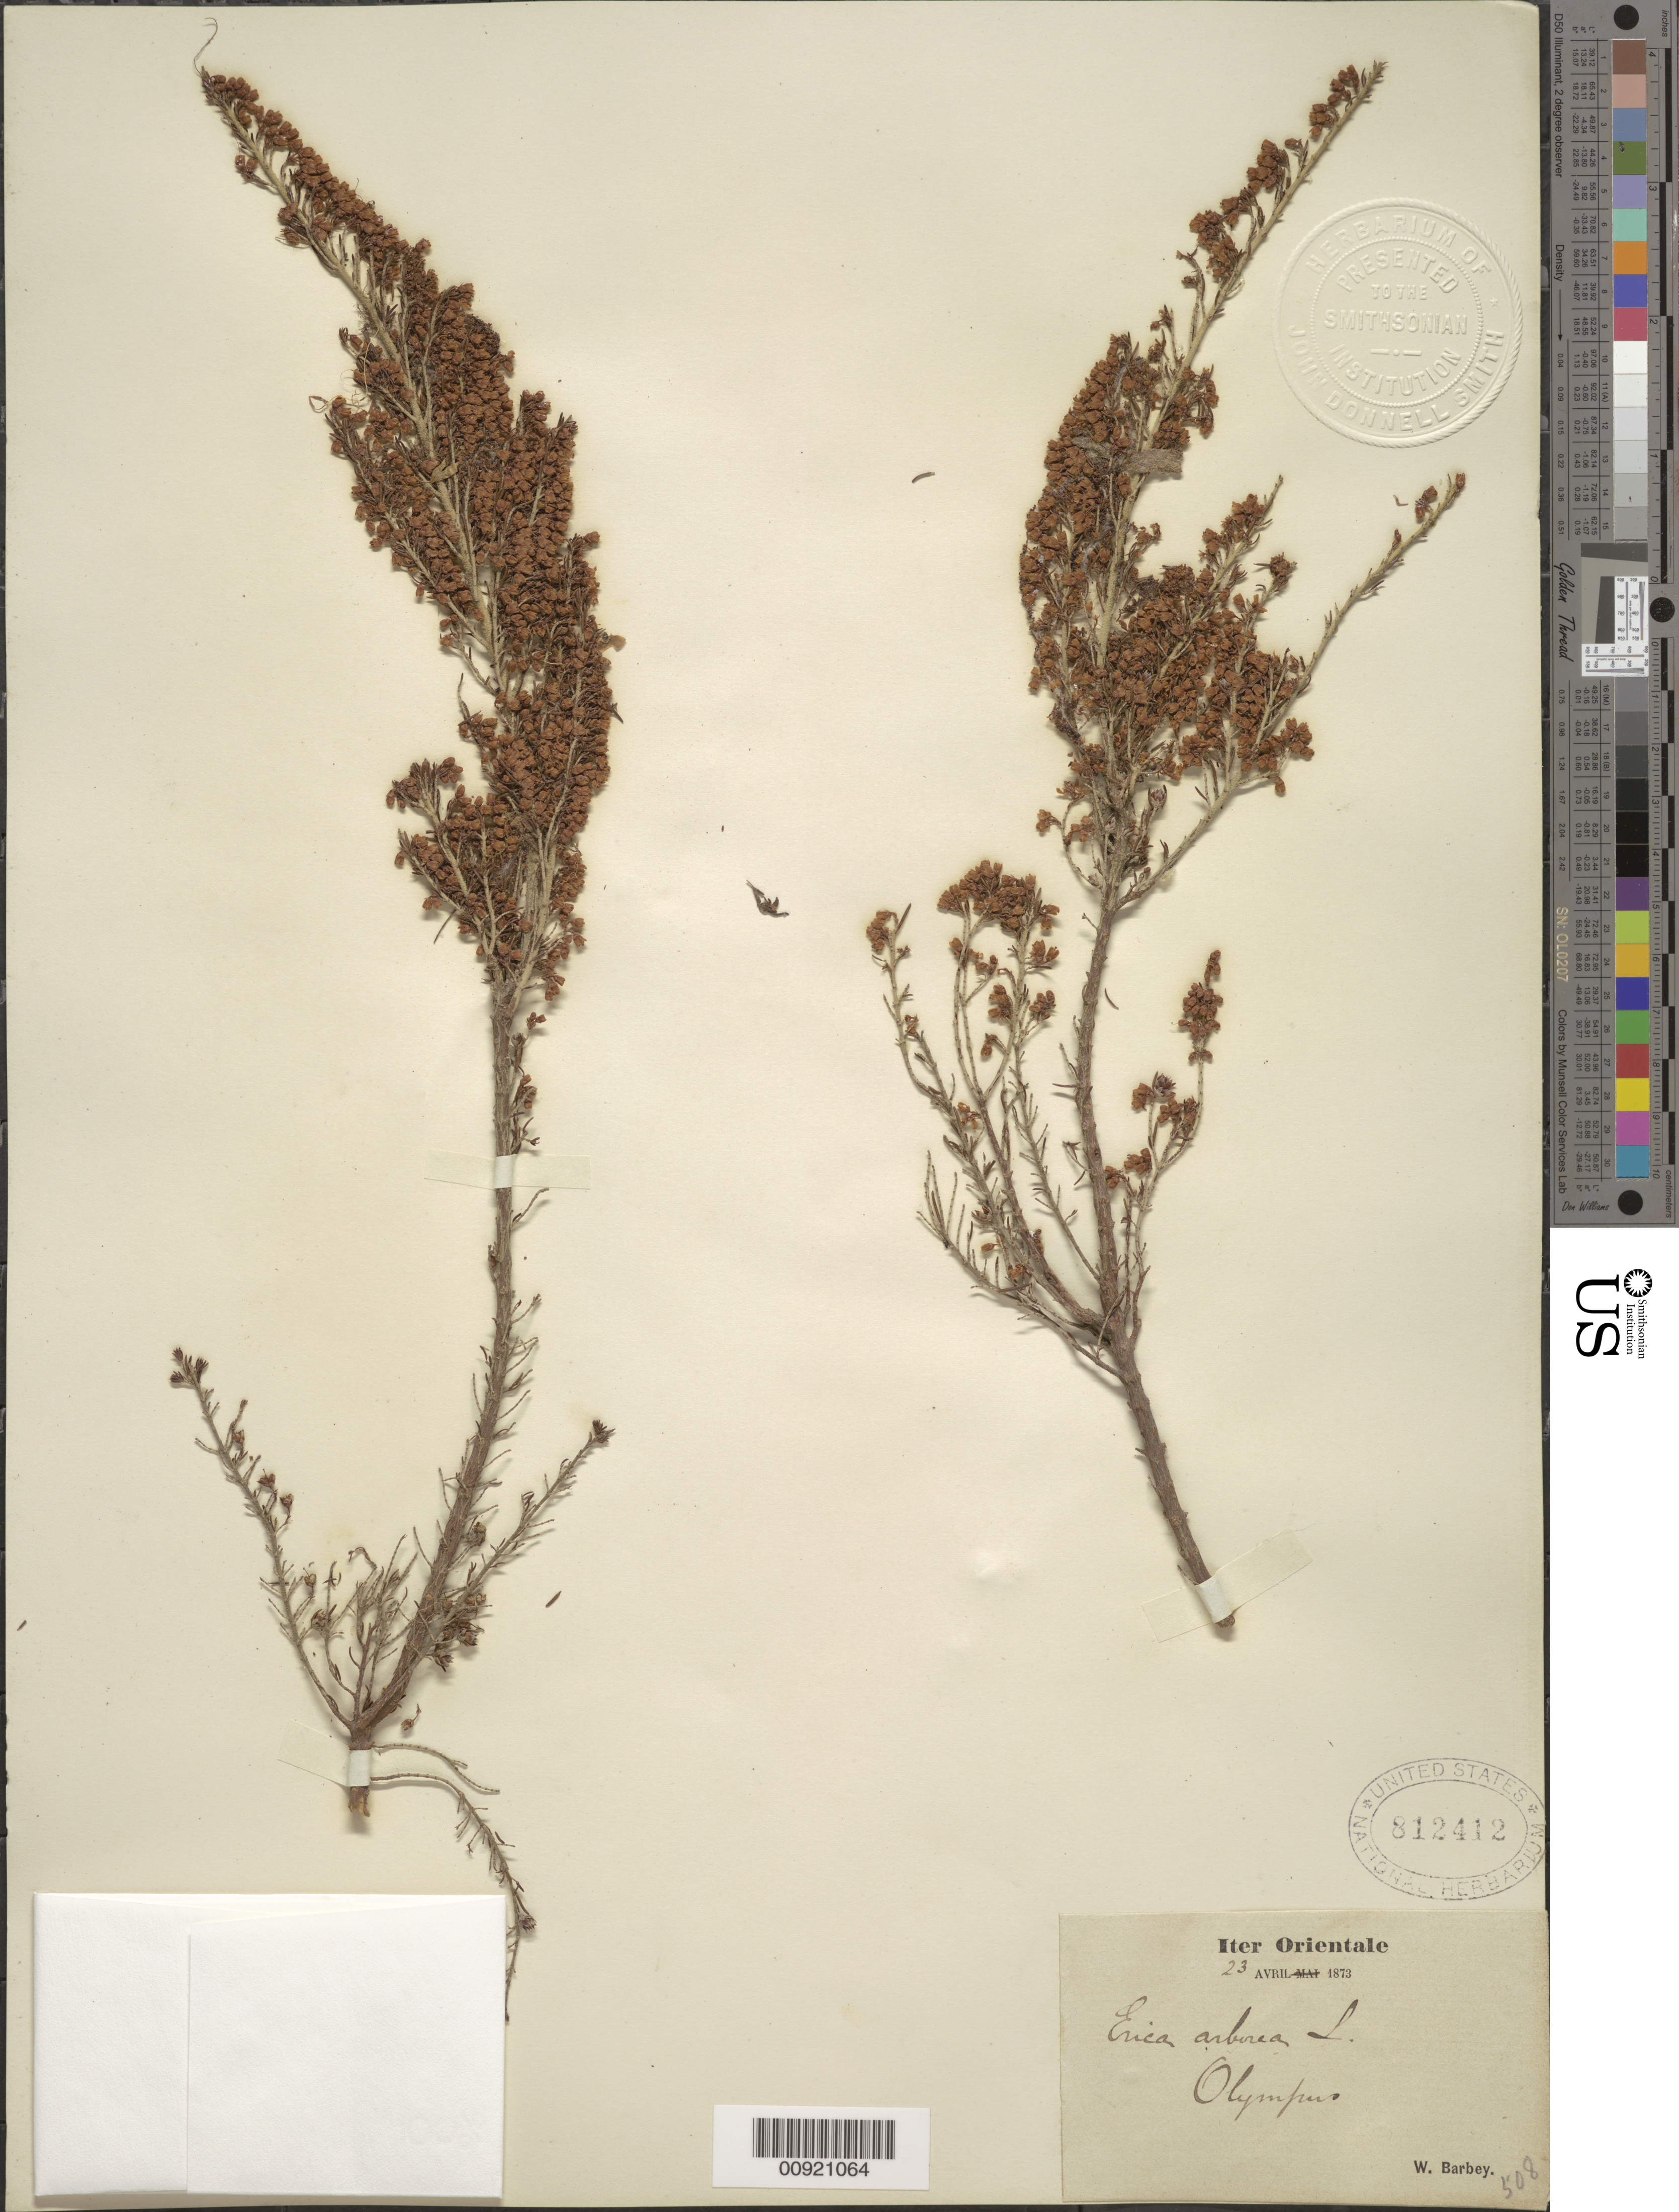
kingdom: Plantae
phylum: Tracheophyta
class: Magnoliopsida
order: Ericales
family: Ericaceae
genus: Erica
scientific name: Erica arborea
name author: L.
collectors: W. Barbey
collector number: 508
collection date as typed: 23 Apr 1873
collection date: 1873-04-23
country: Greece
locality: Olympus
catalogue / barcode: US 812412